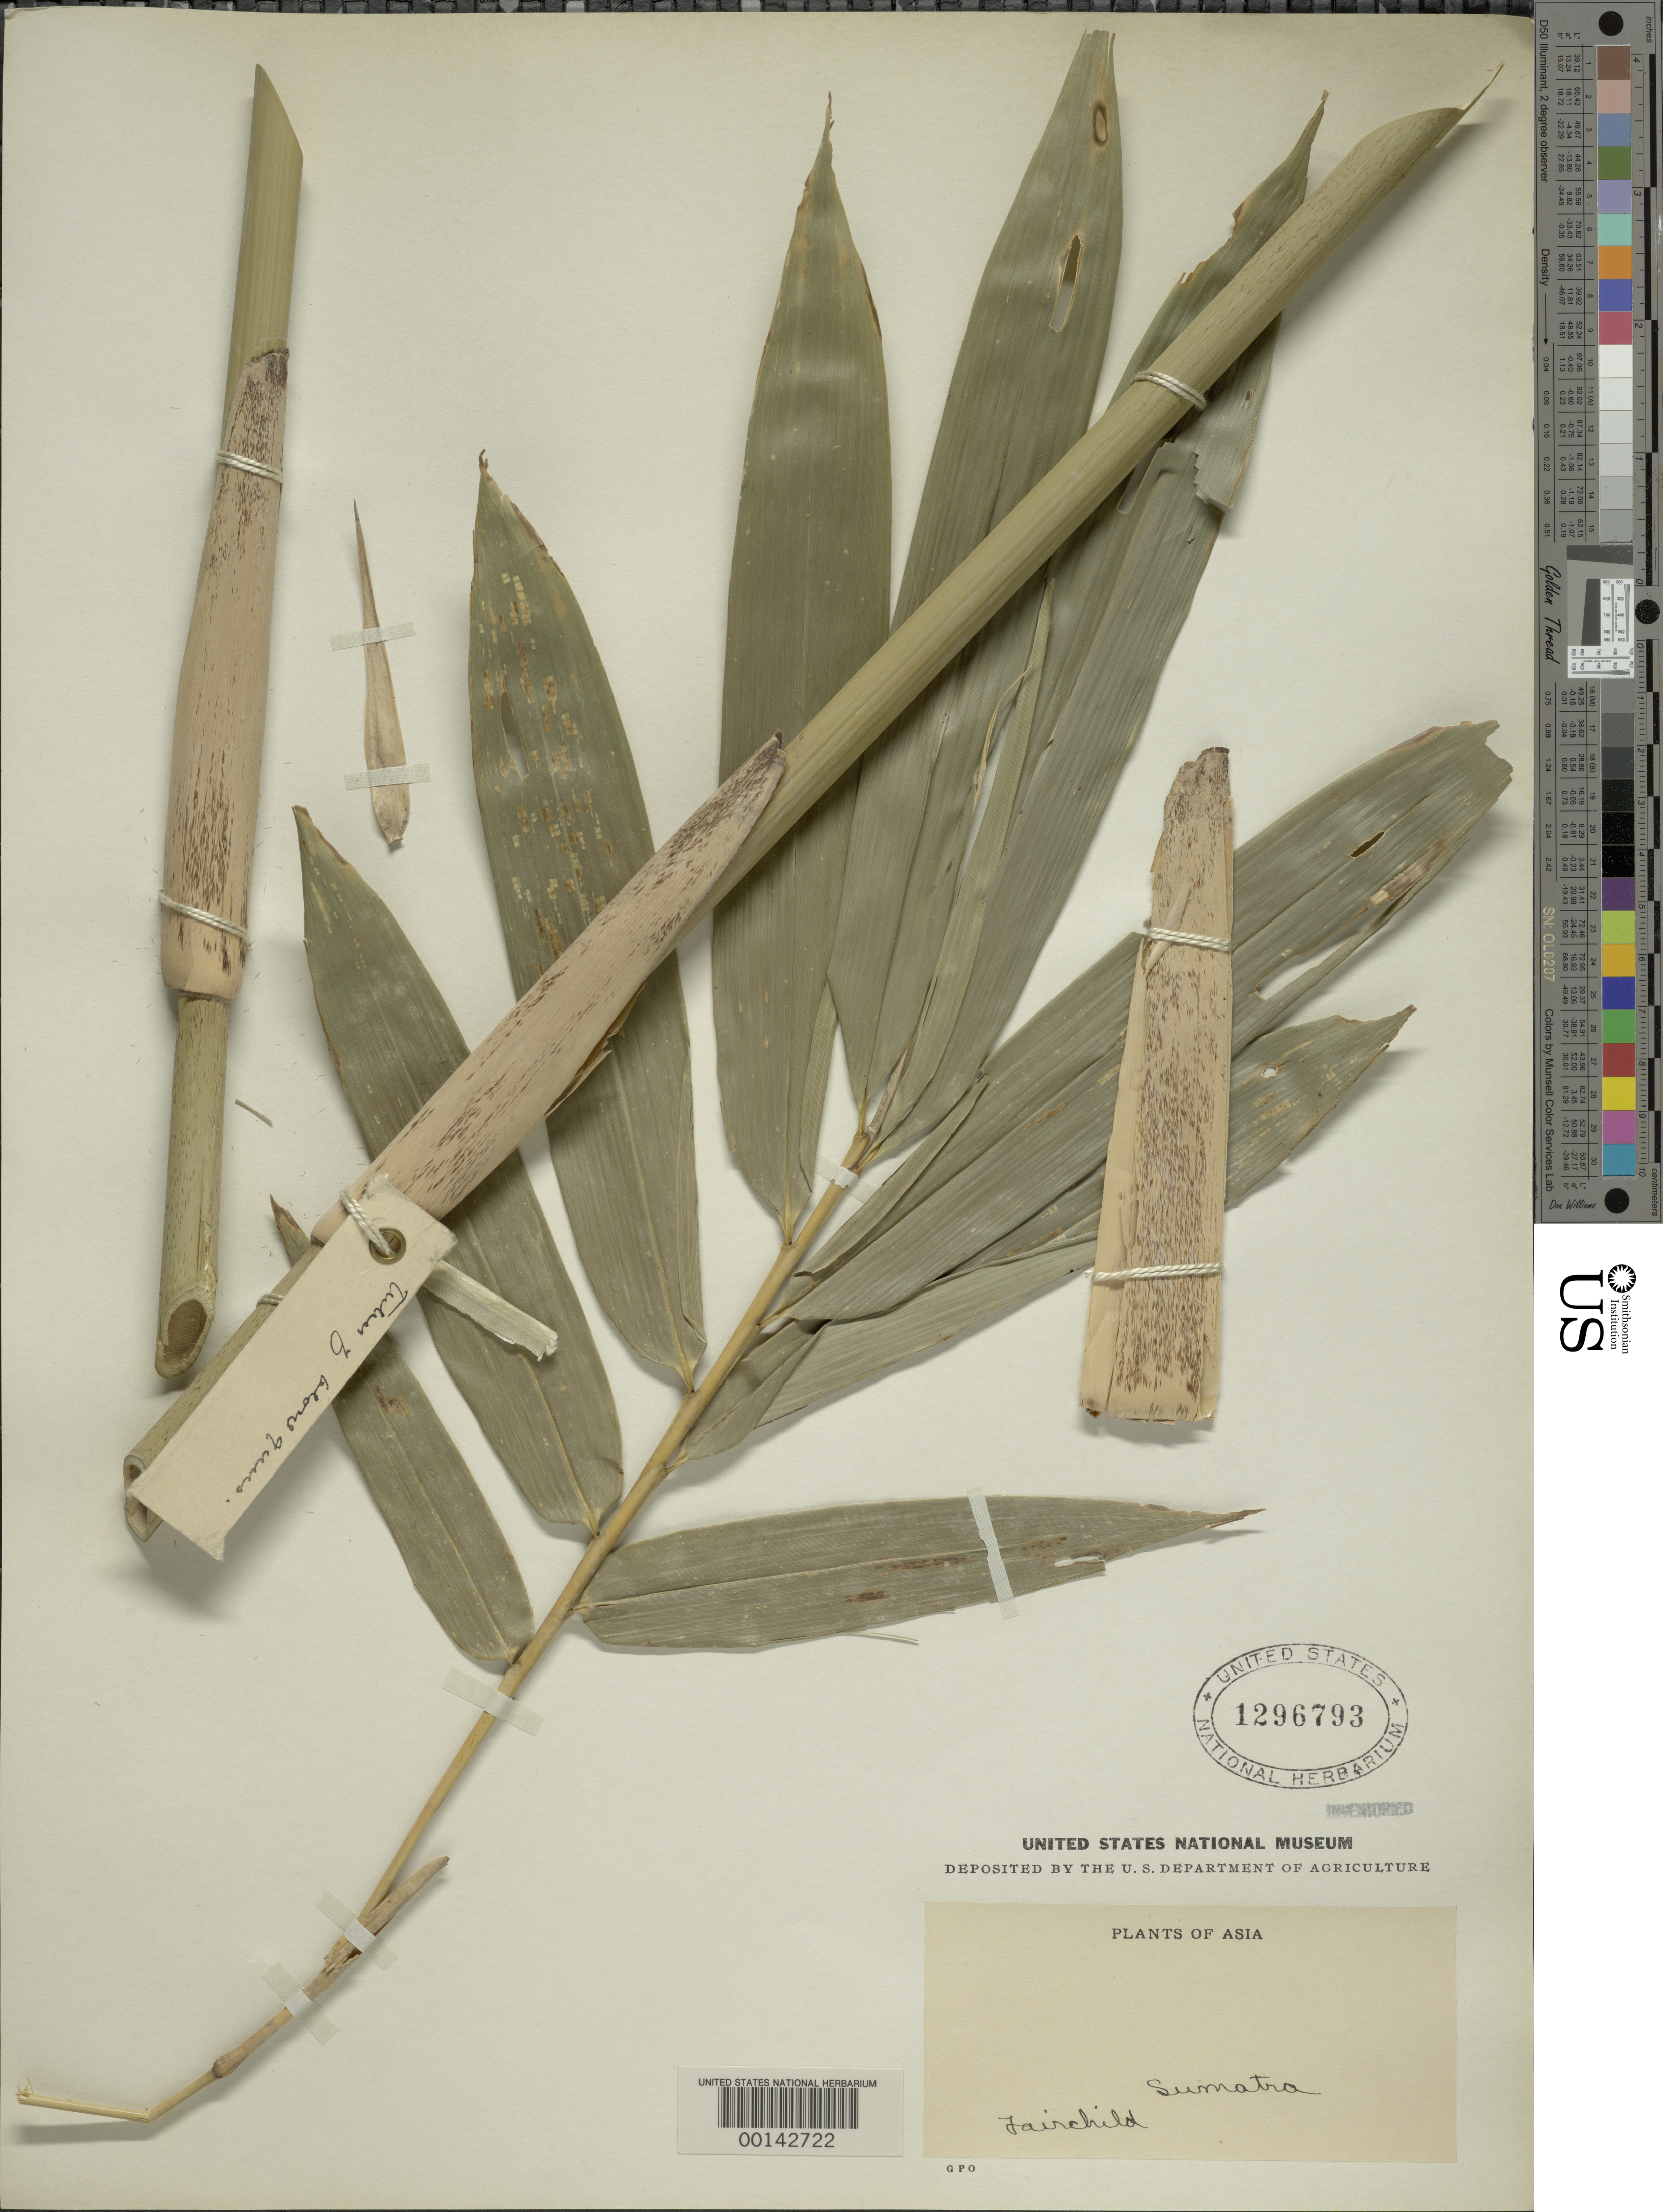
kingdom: Plantae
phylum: Tracheophyta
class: Liliopsida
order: Poales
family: Poaceae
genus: Schizostachyum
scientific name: Schizostachyum sp.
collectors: -. Fairchild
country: Indonesia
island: Sumatra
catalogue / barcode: US 1296793